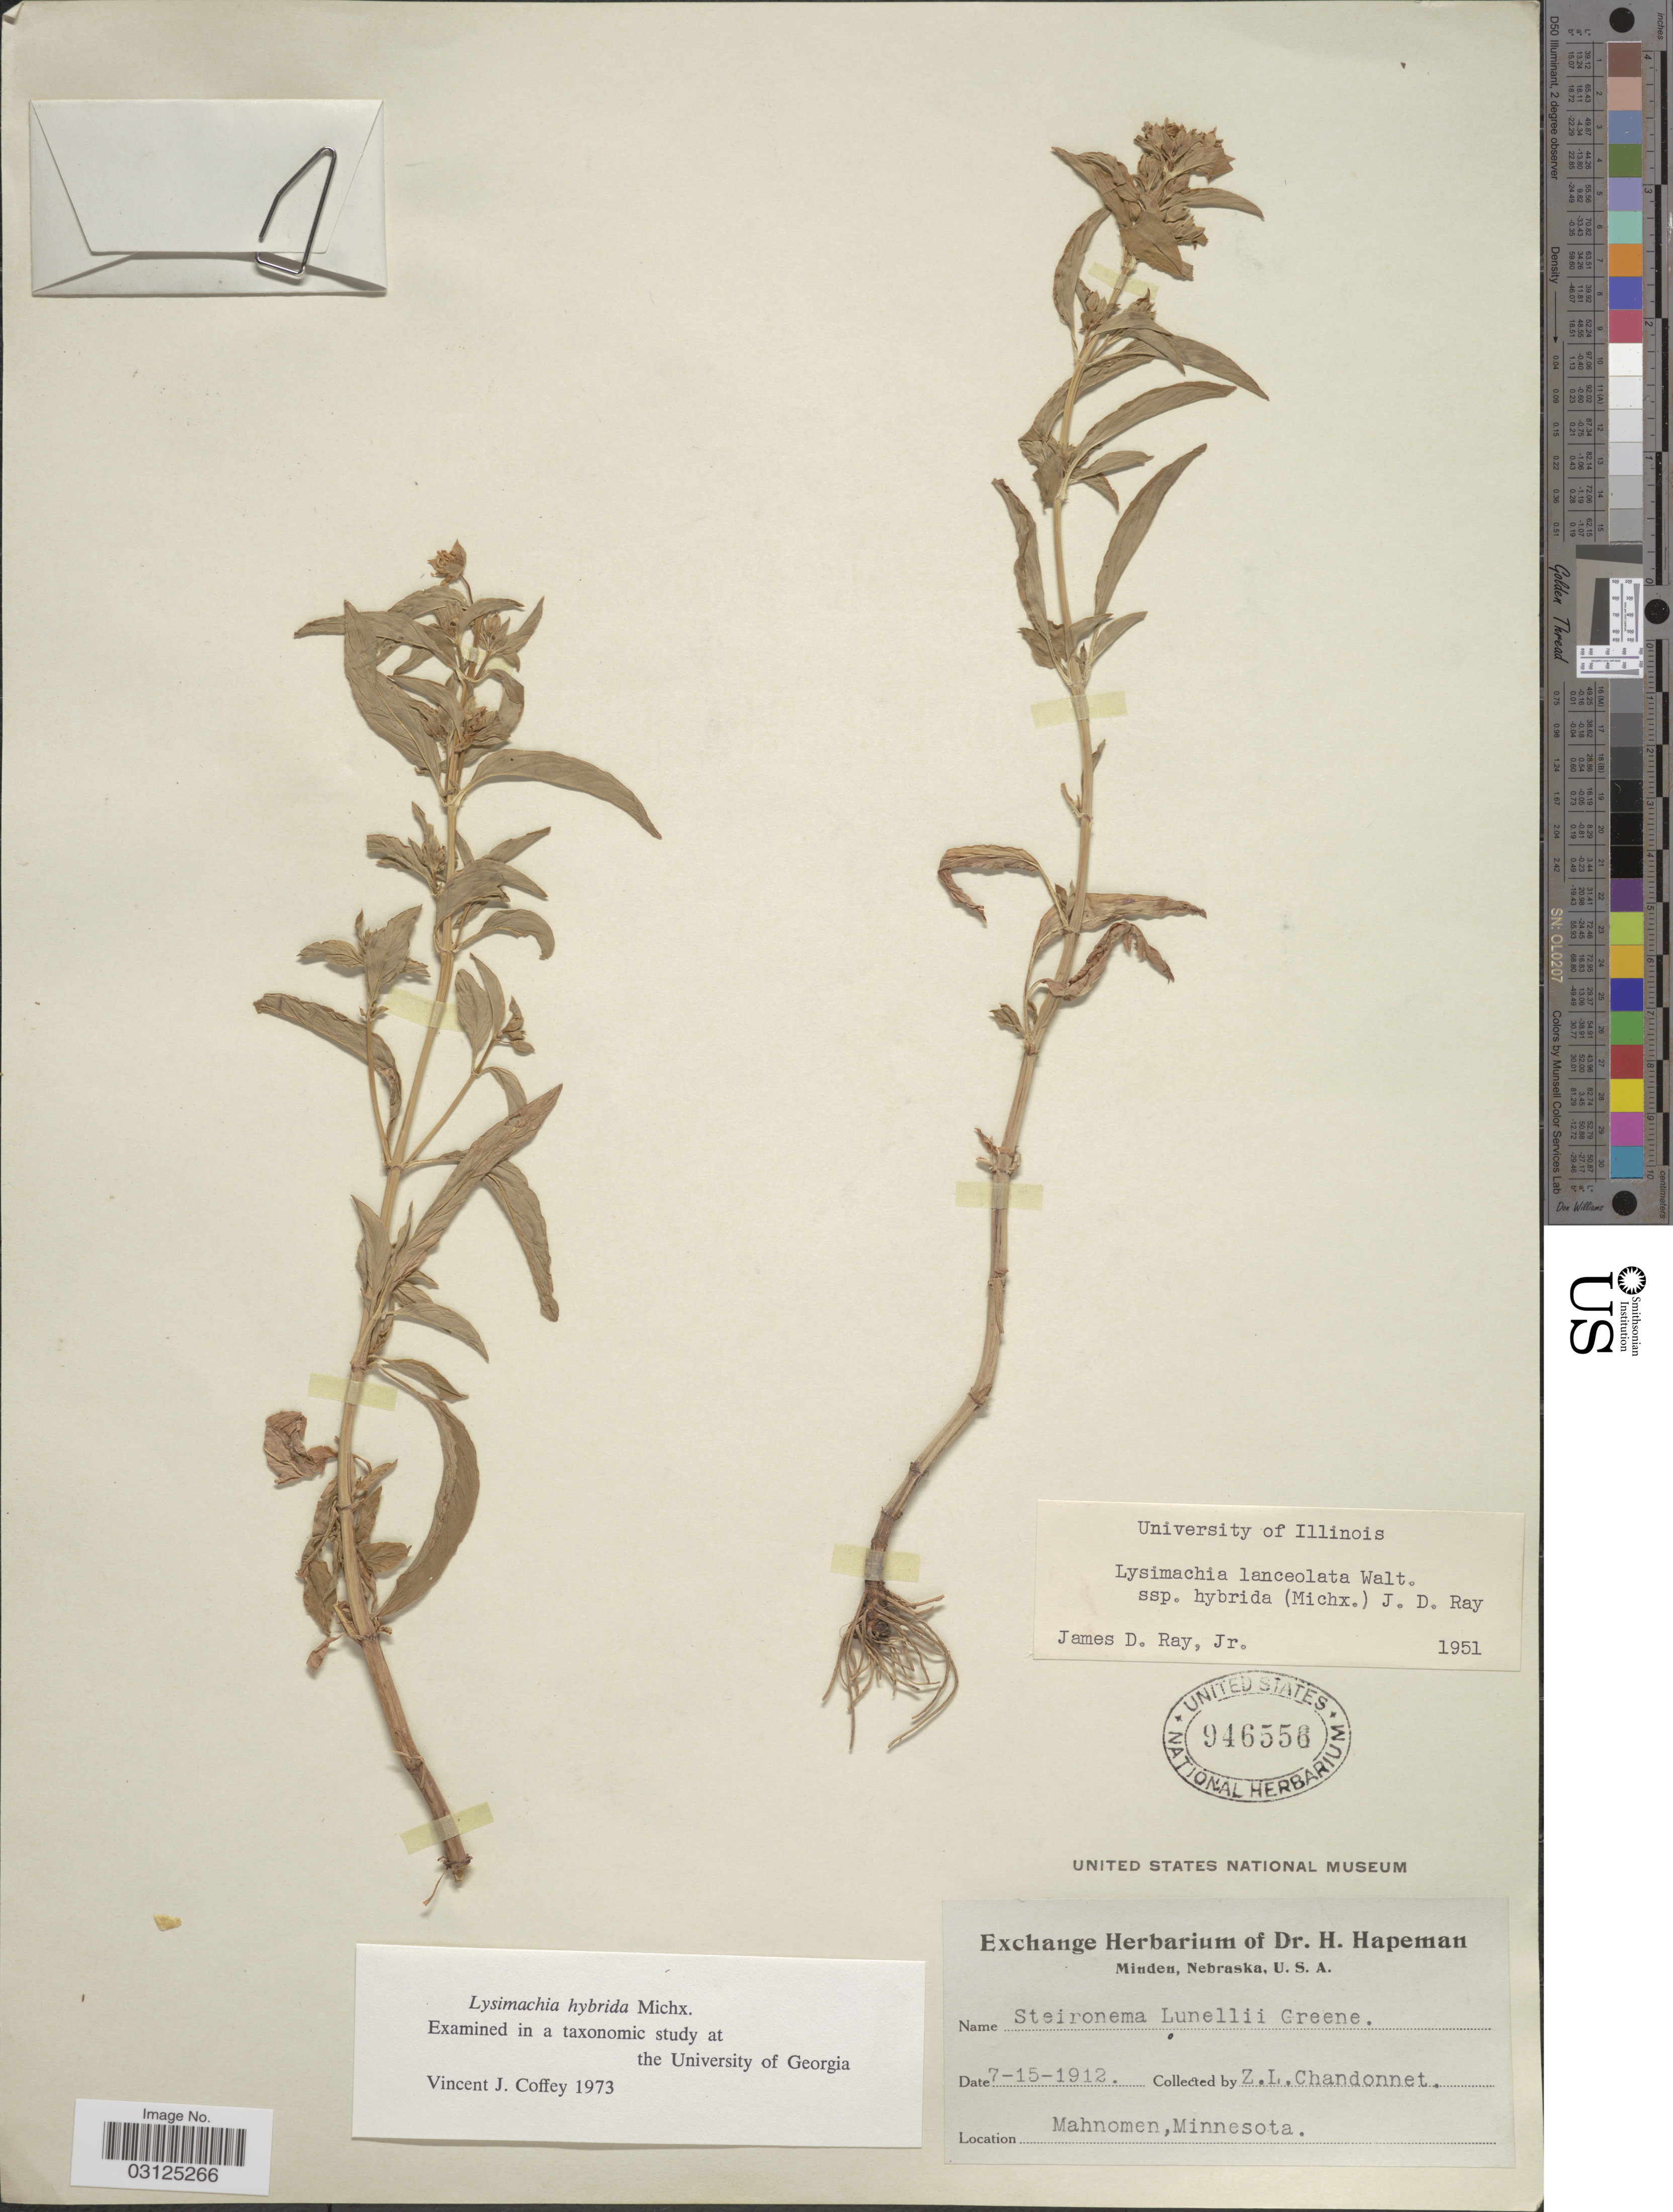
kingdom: Plantae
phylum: Tracheophyta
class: Magnoliopsida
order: Ericales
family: Primulaceae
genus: Lysimachia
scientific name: Lysimachia hybrida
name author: Michx.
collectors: Z. Chandonnet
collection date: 1912-07-15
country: United States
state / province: Minnesota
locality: Mahnomen.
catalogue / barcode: US 946556